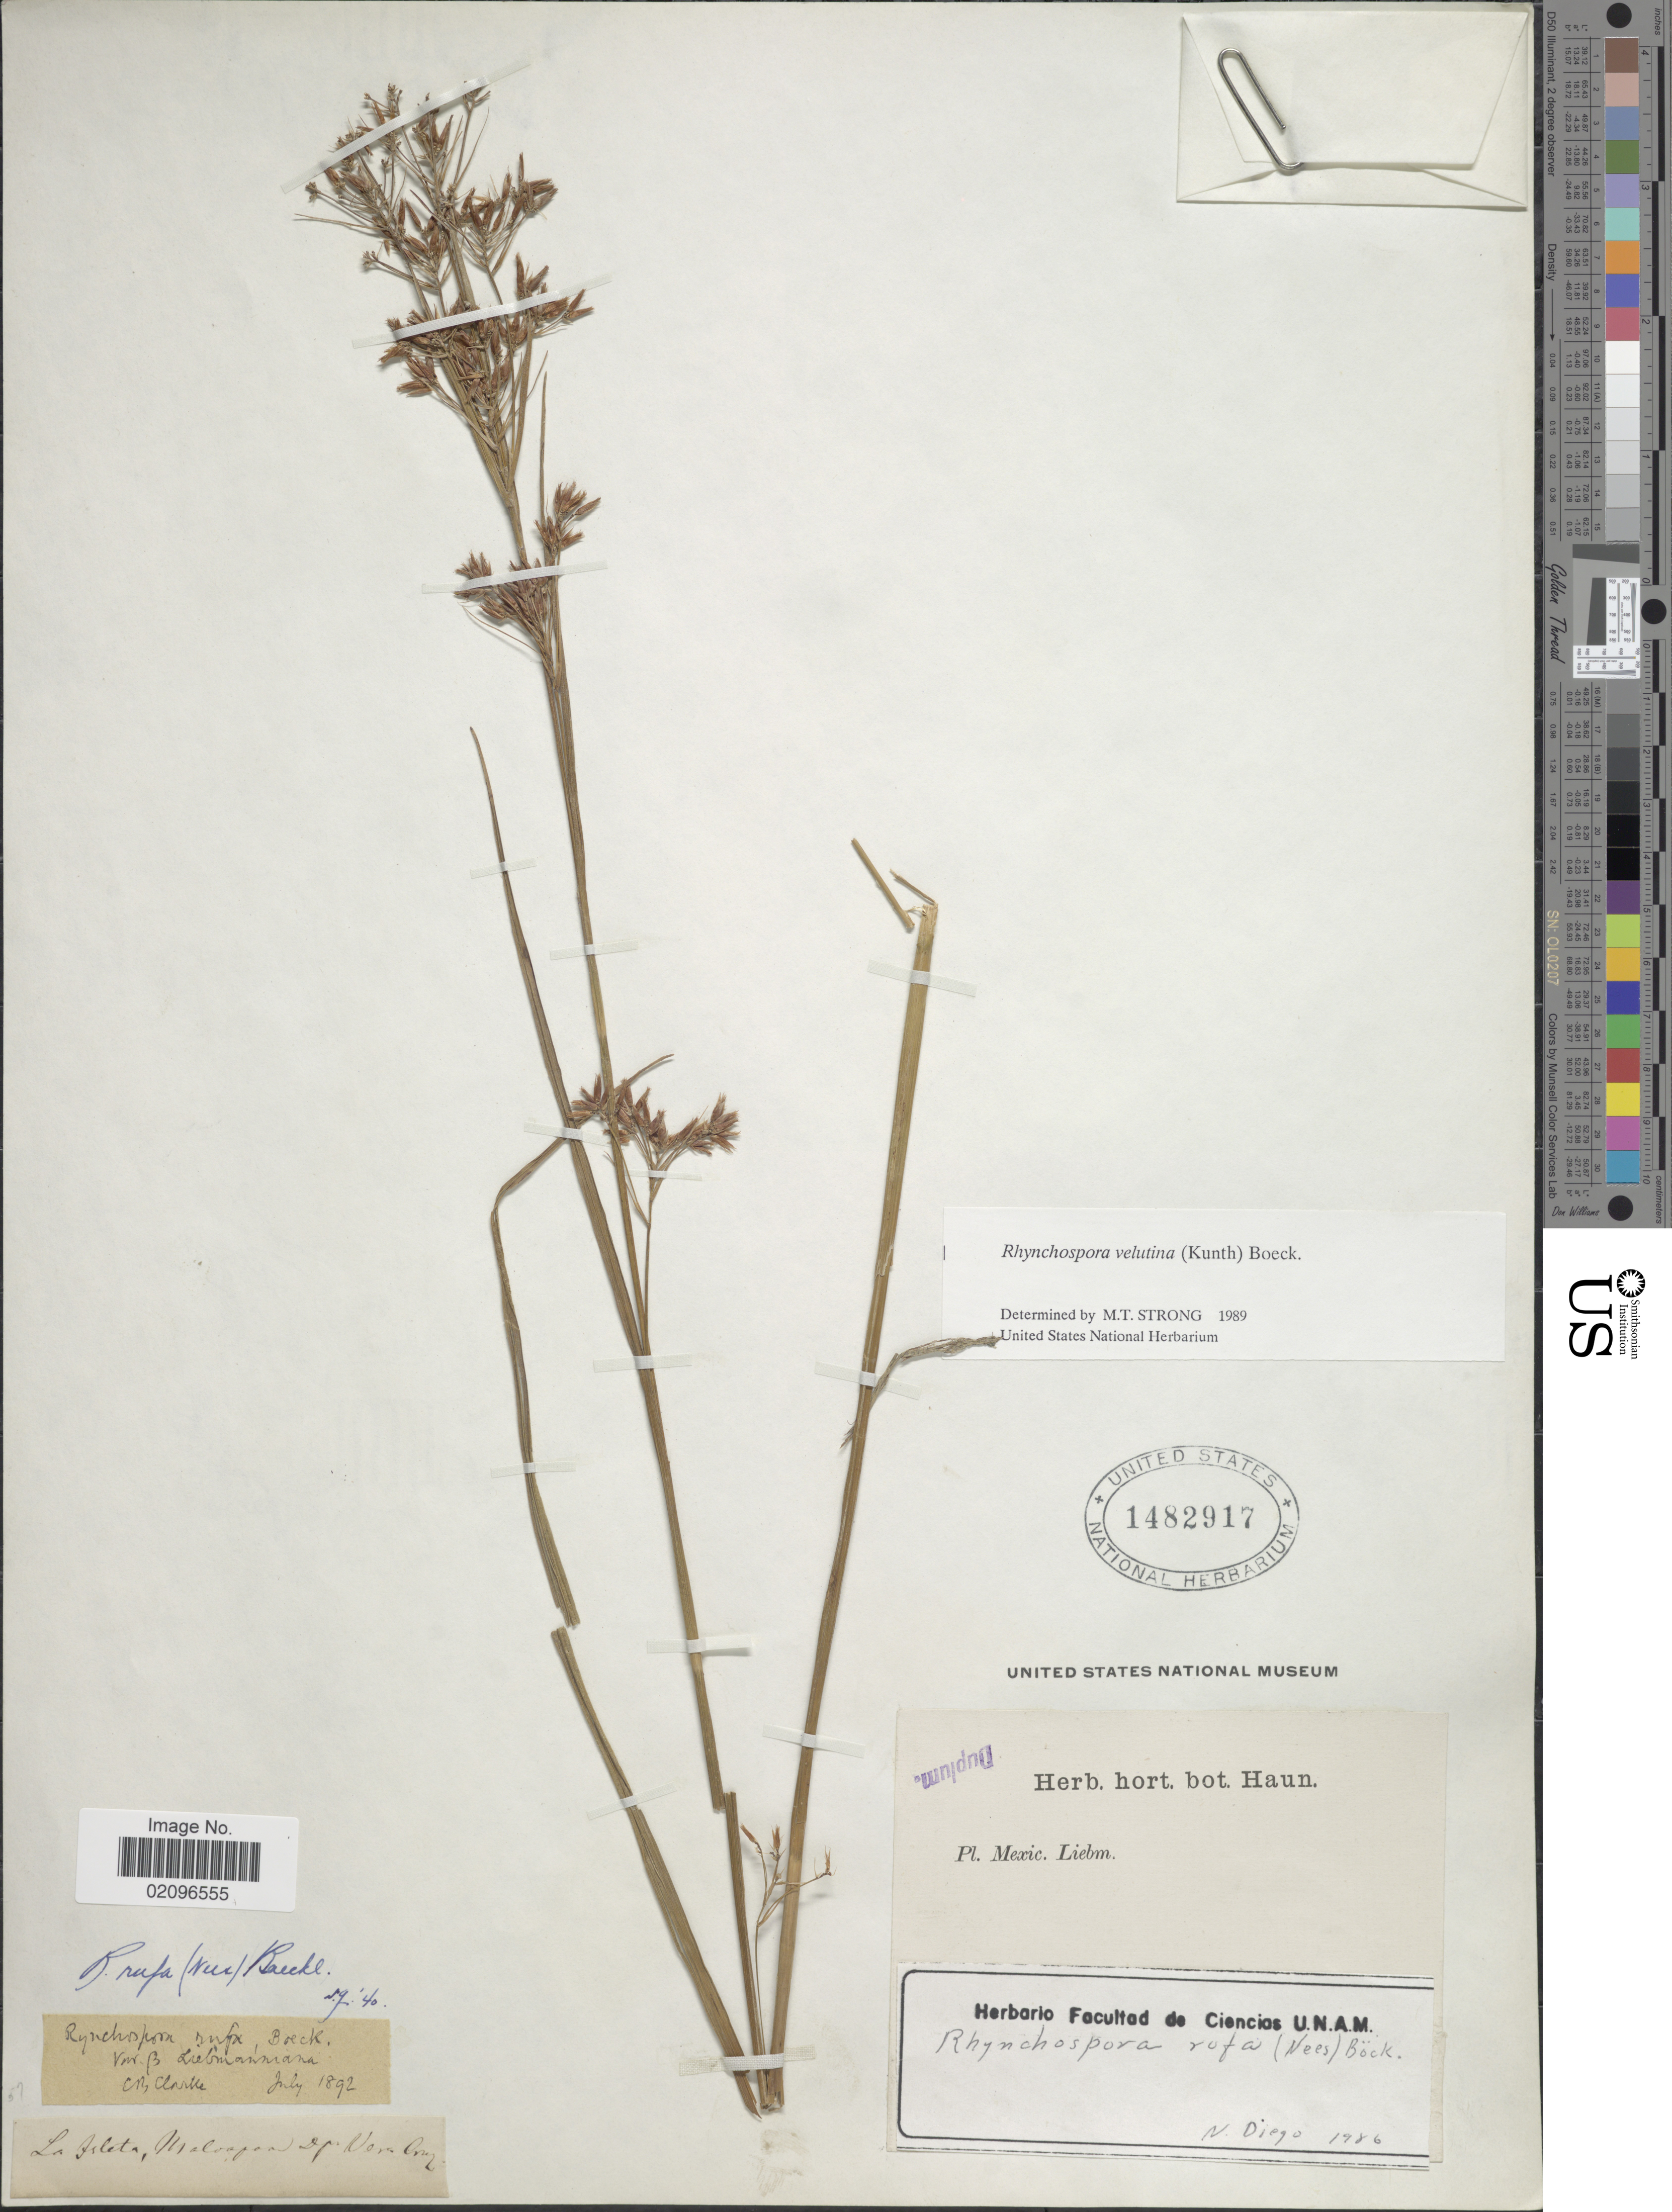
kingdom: Plantae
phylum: Tracheophyta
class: Liliopsida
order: Poales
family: Cyperaceae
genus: Rhynchospora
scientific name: Rhynchospora velutina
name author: (Kunth) Boeckeler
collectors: Liebmann, --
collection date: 1892-07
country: Mexico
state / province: Veracruz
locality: La Isleta, Maloapan.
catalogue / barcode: US 1482917